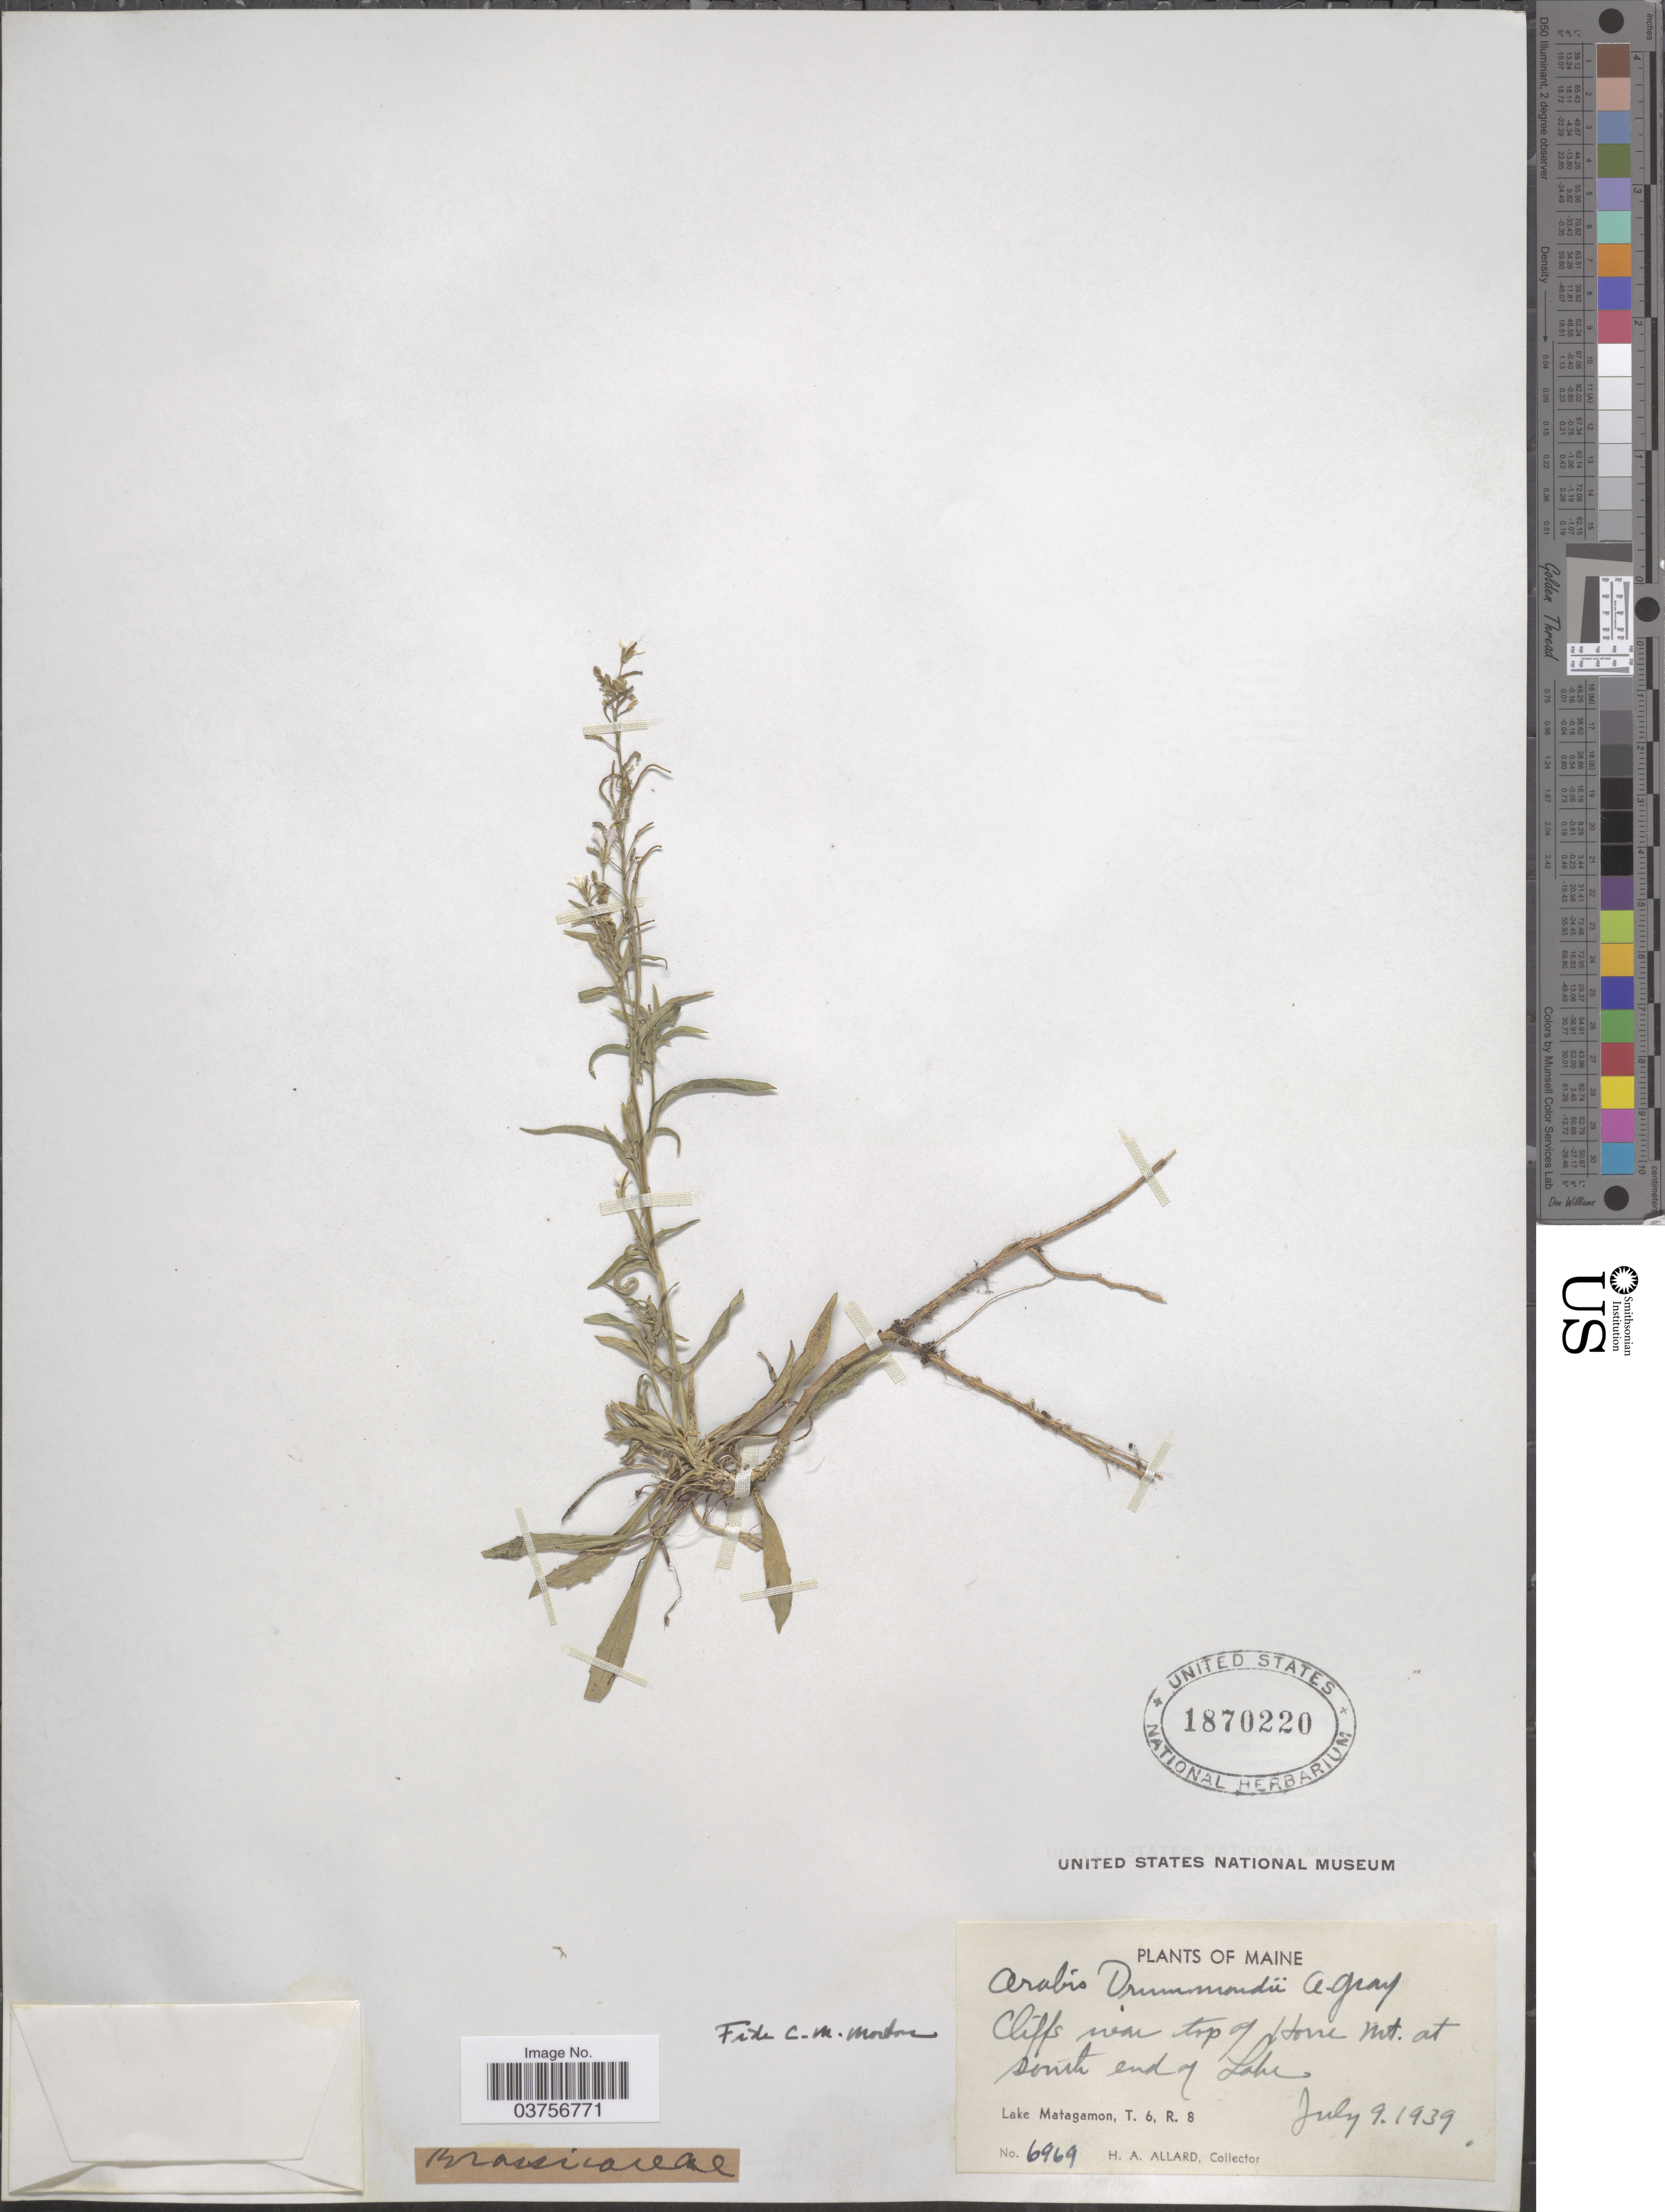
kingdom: Plantae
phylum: Tracheophyta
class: Magnoliopsida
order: Brassicales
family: Brassicaceae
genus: Arabis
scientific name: Arabis drummondii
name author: A. Gray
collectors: H. A. Allard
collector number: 6969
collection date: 1939-07-09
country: United States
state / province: Maine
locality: Cliffs near top of Hone Mt. at south end of Lake. Lake Matagamon, T. 6, R. 8.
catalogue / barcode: US 1870220